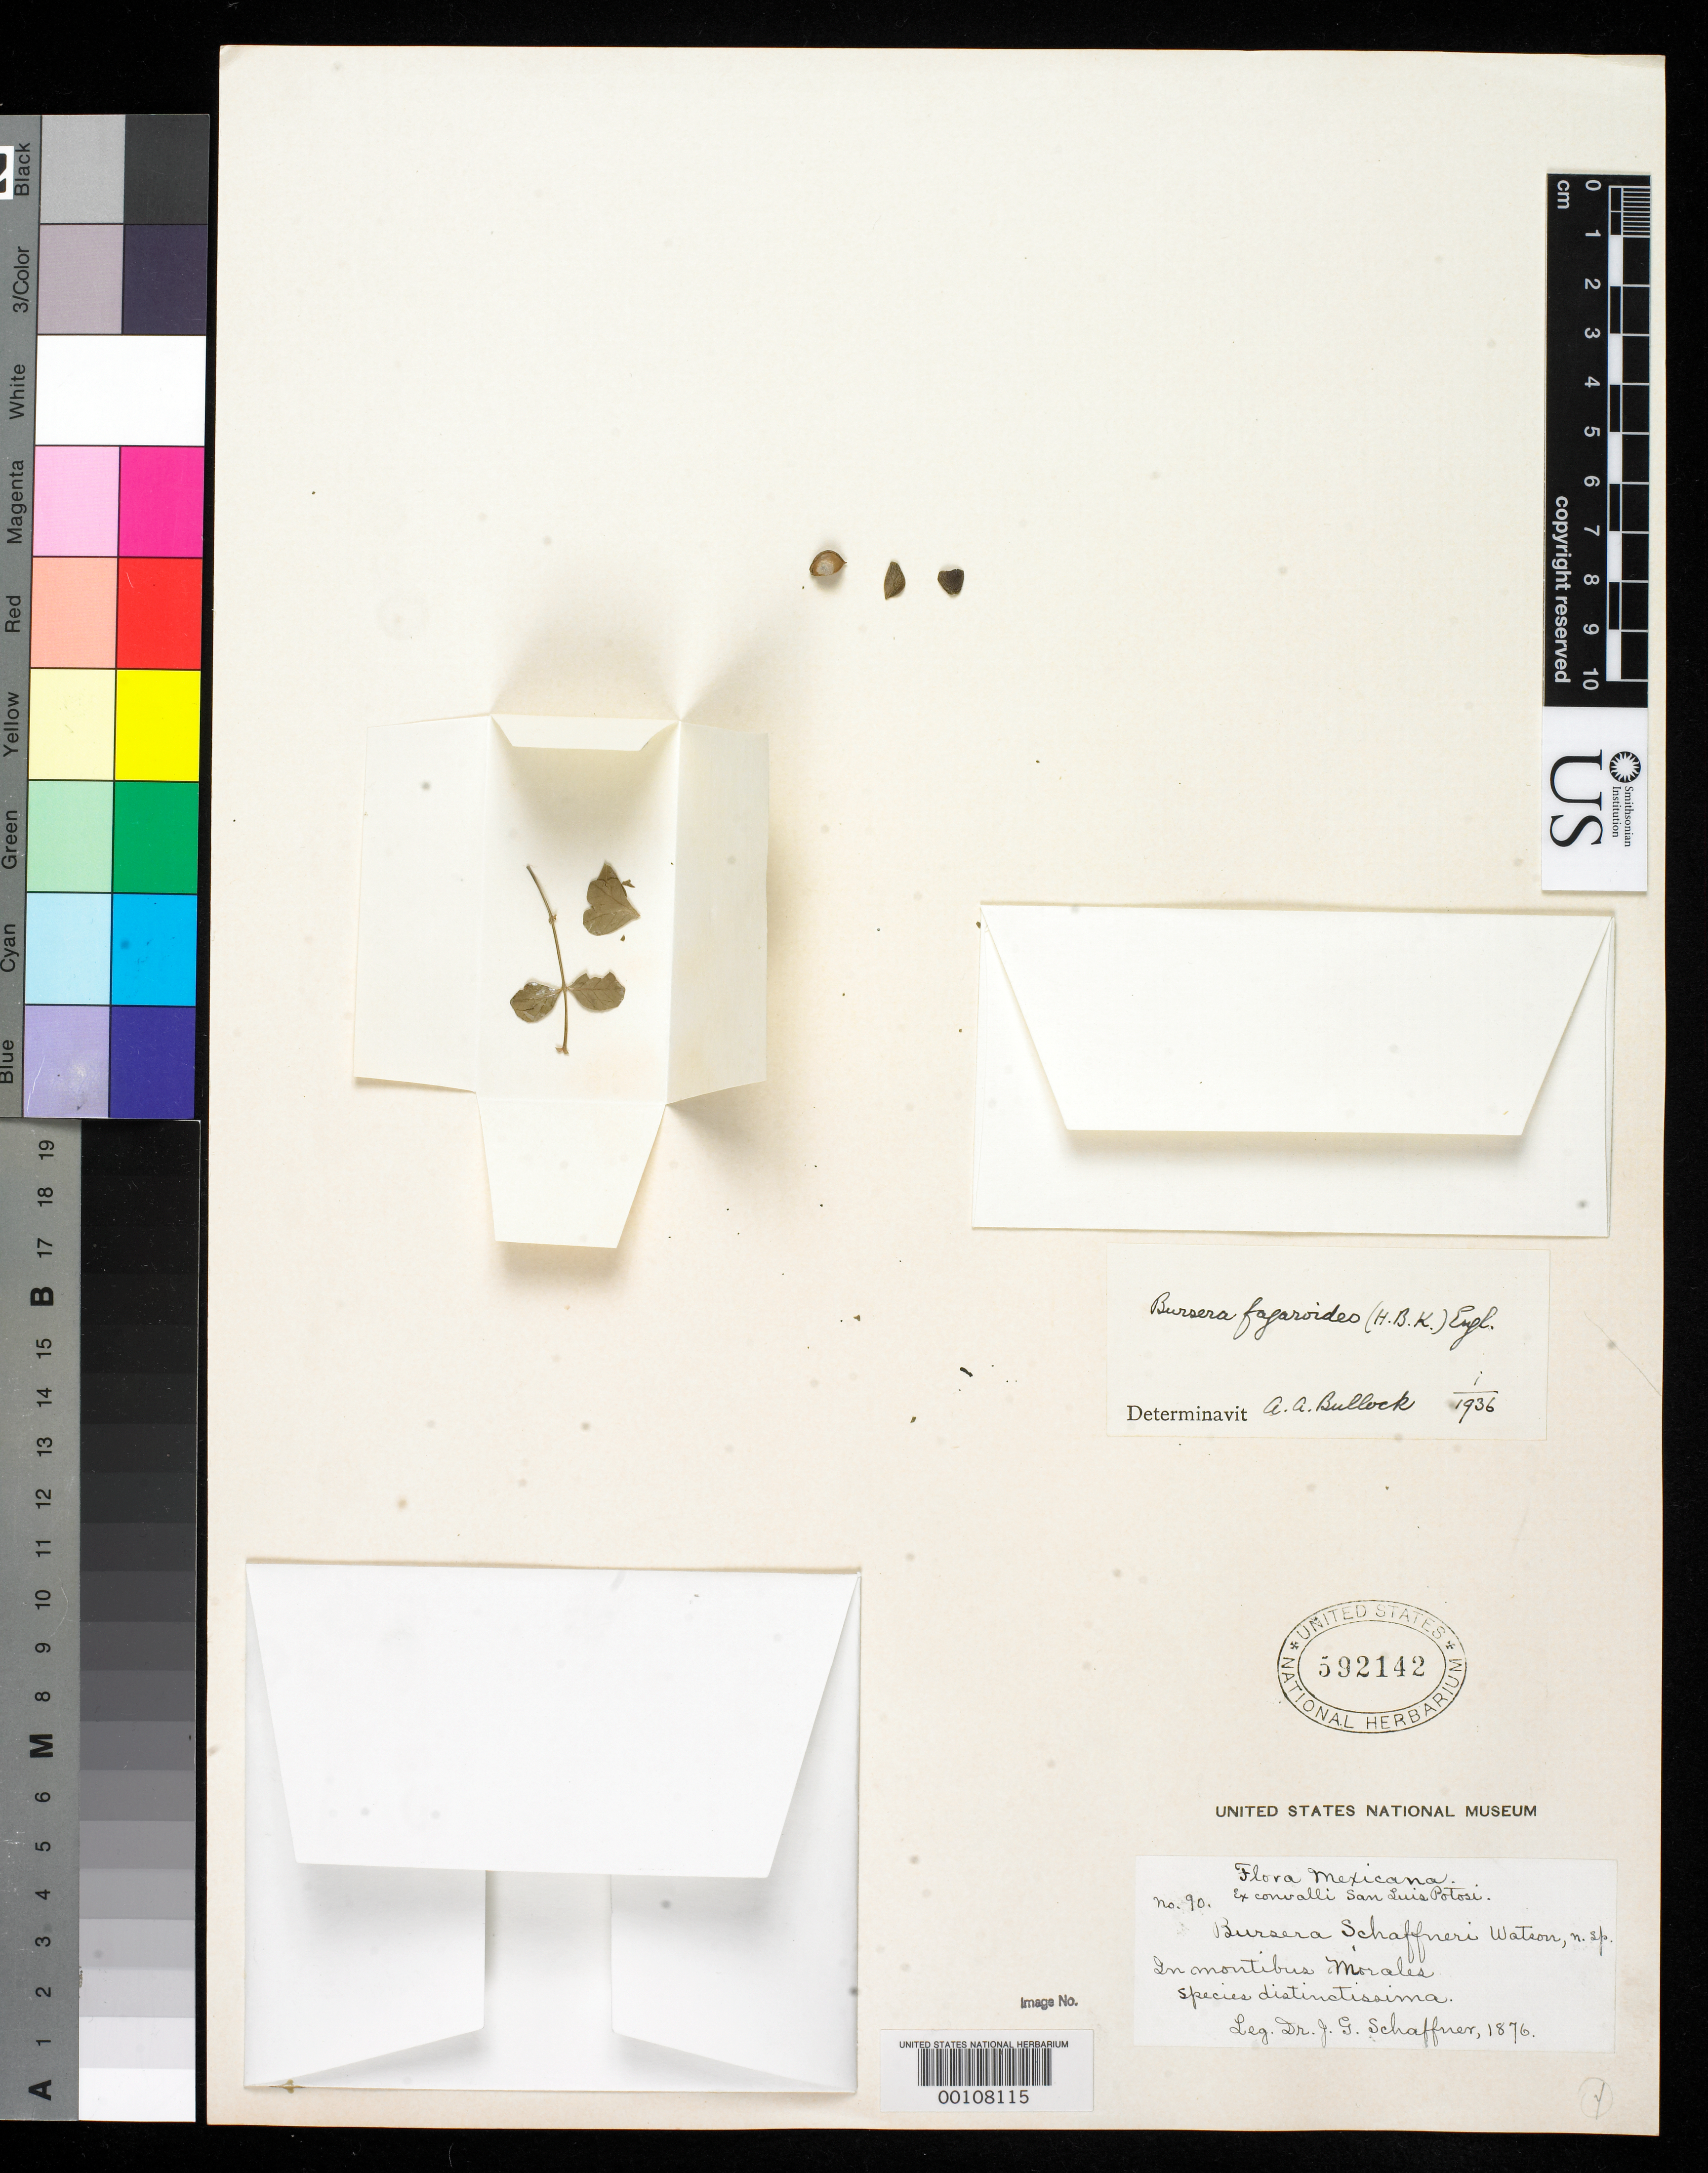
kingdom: Plantae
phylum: Tracheophyta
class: Magnoliopsida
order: Sapindales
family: Burseraceae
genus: Bursera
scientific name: Bursera schaffneri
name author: S. Watson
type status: Type Fragment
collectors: J. G. Schaffner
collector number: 90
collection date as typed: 1876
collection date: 1876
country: Mexico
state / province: San Luis Potosi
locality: Morales and San Miguelito Mountains, San Luis Potosi.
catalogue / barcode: US 592142